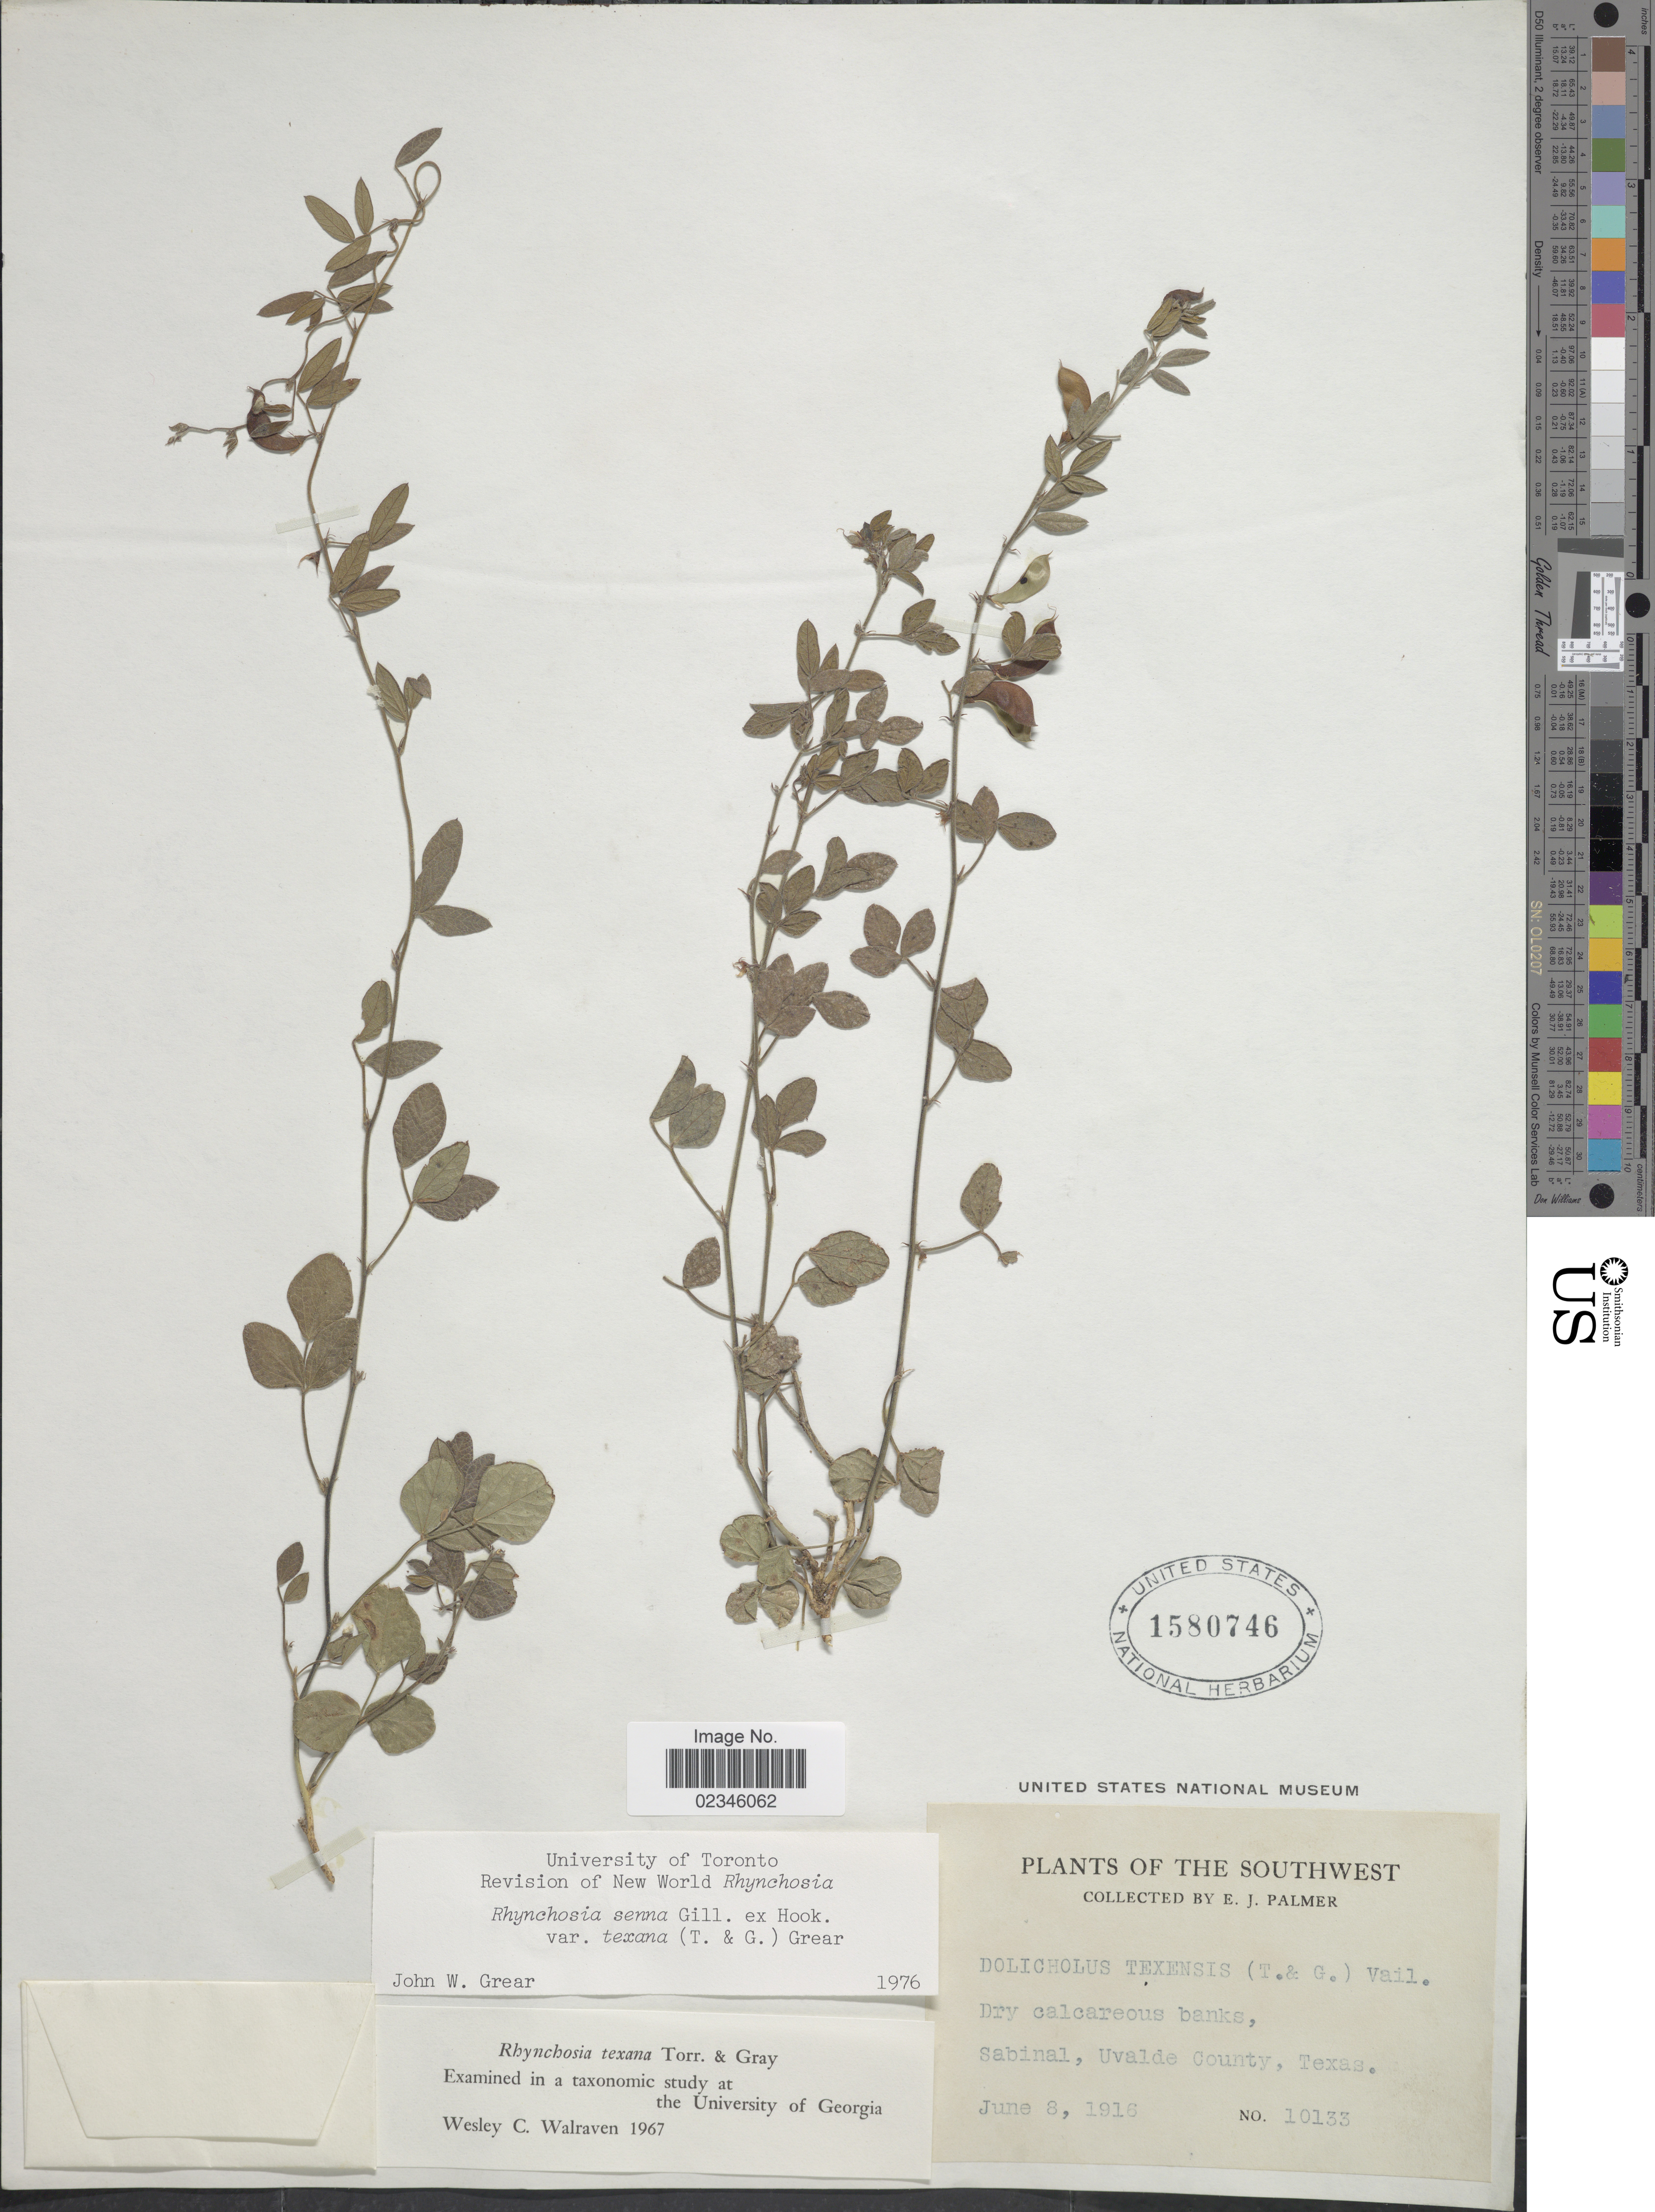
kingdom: Plantae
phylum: Tracheophyta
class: Magnoliopsida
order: Fabales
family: Fabaceae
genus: Rhynchosia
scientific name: Rhynchosia senna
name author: Gillies ex Hook.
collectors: E. J. Palmer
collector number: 10133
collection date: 1916-06-08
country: United States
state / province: Texas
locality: Southwest, Sabinal, Uvalde County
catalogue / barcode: US 1580746